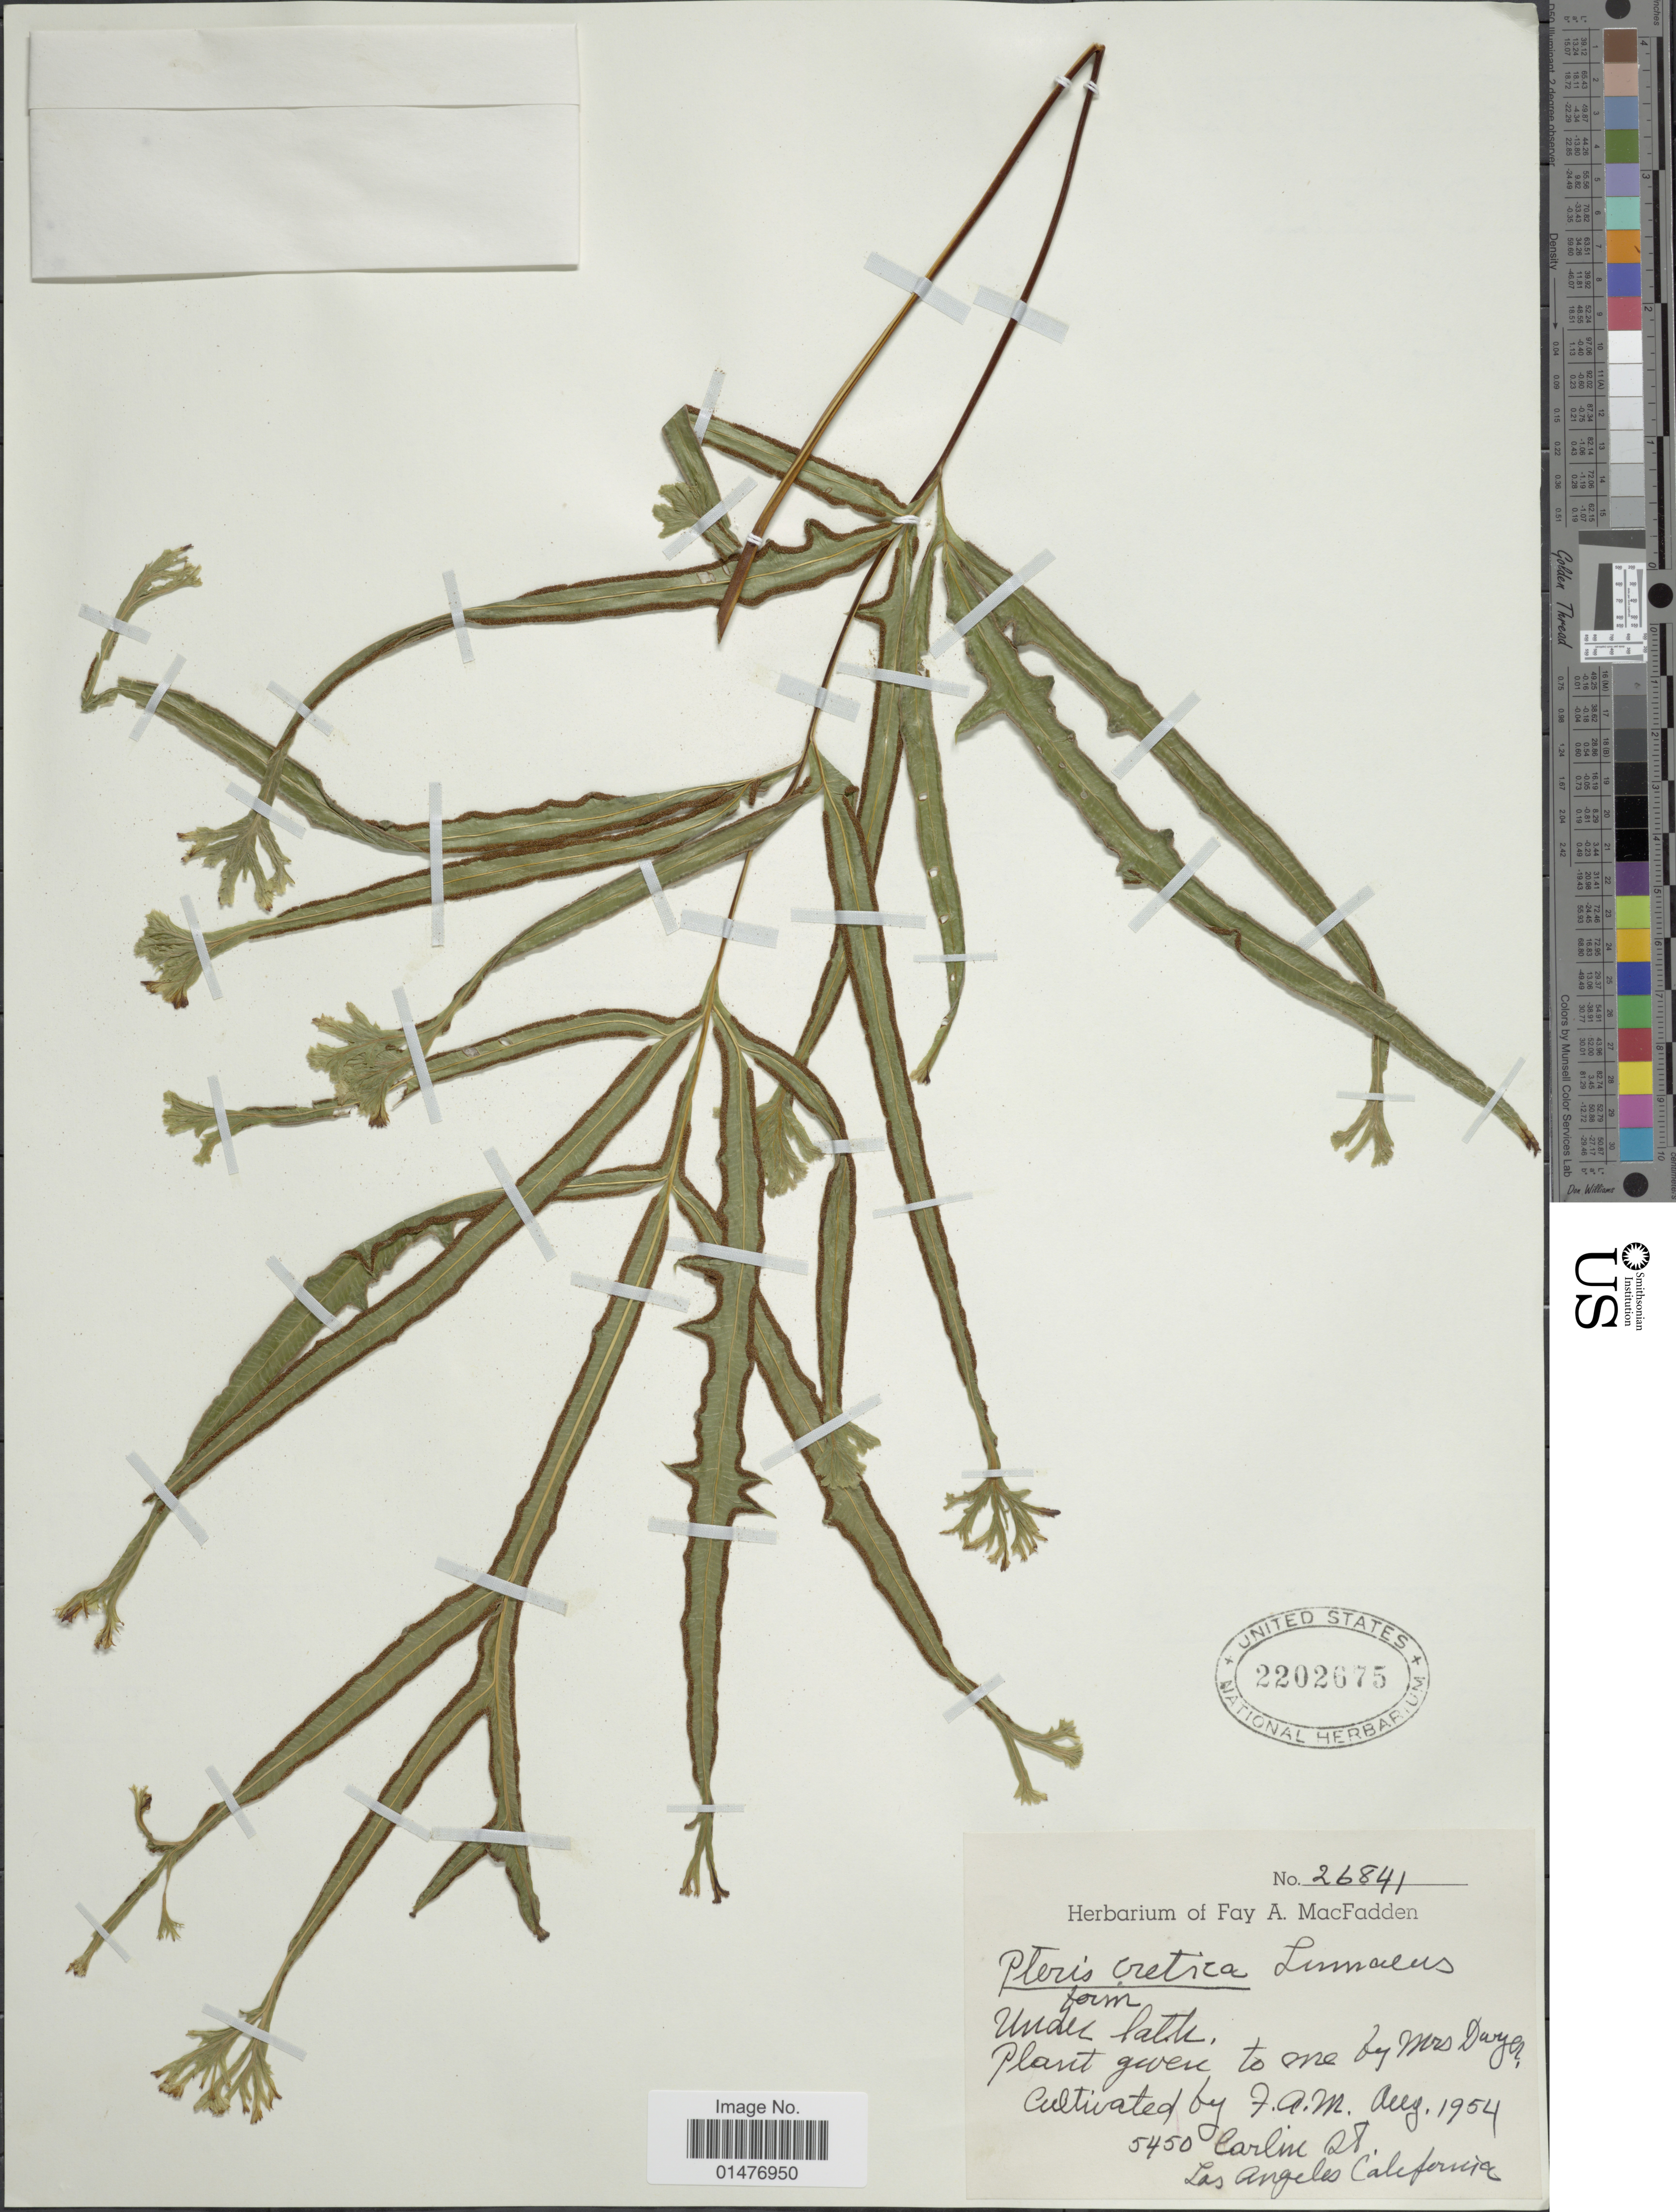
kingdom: Plantae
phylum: Tracheophyta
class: Polypodiopsida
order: Polypodiales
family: Pteridaceae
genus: Pteris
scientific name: Pteris cretica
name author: L.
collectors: F. MacFadden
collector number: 26841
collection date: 1954-08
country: United States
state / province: California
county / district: Los Angeles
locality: Los Angeles, Carlin St.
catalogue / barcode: US 2202675